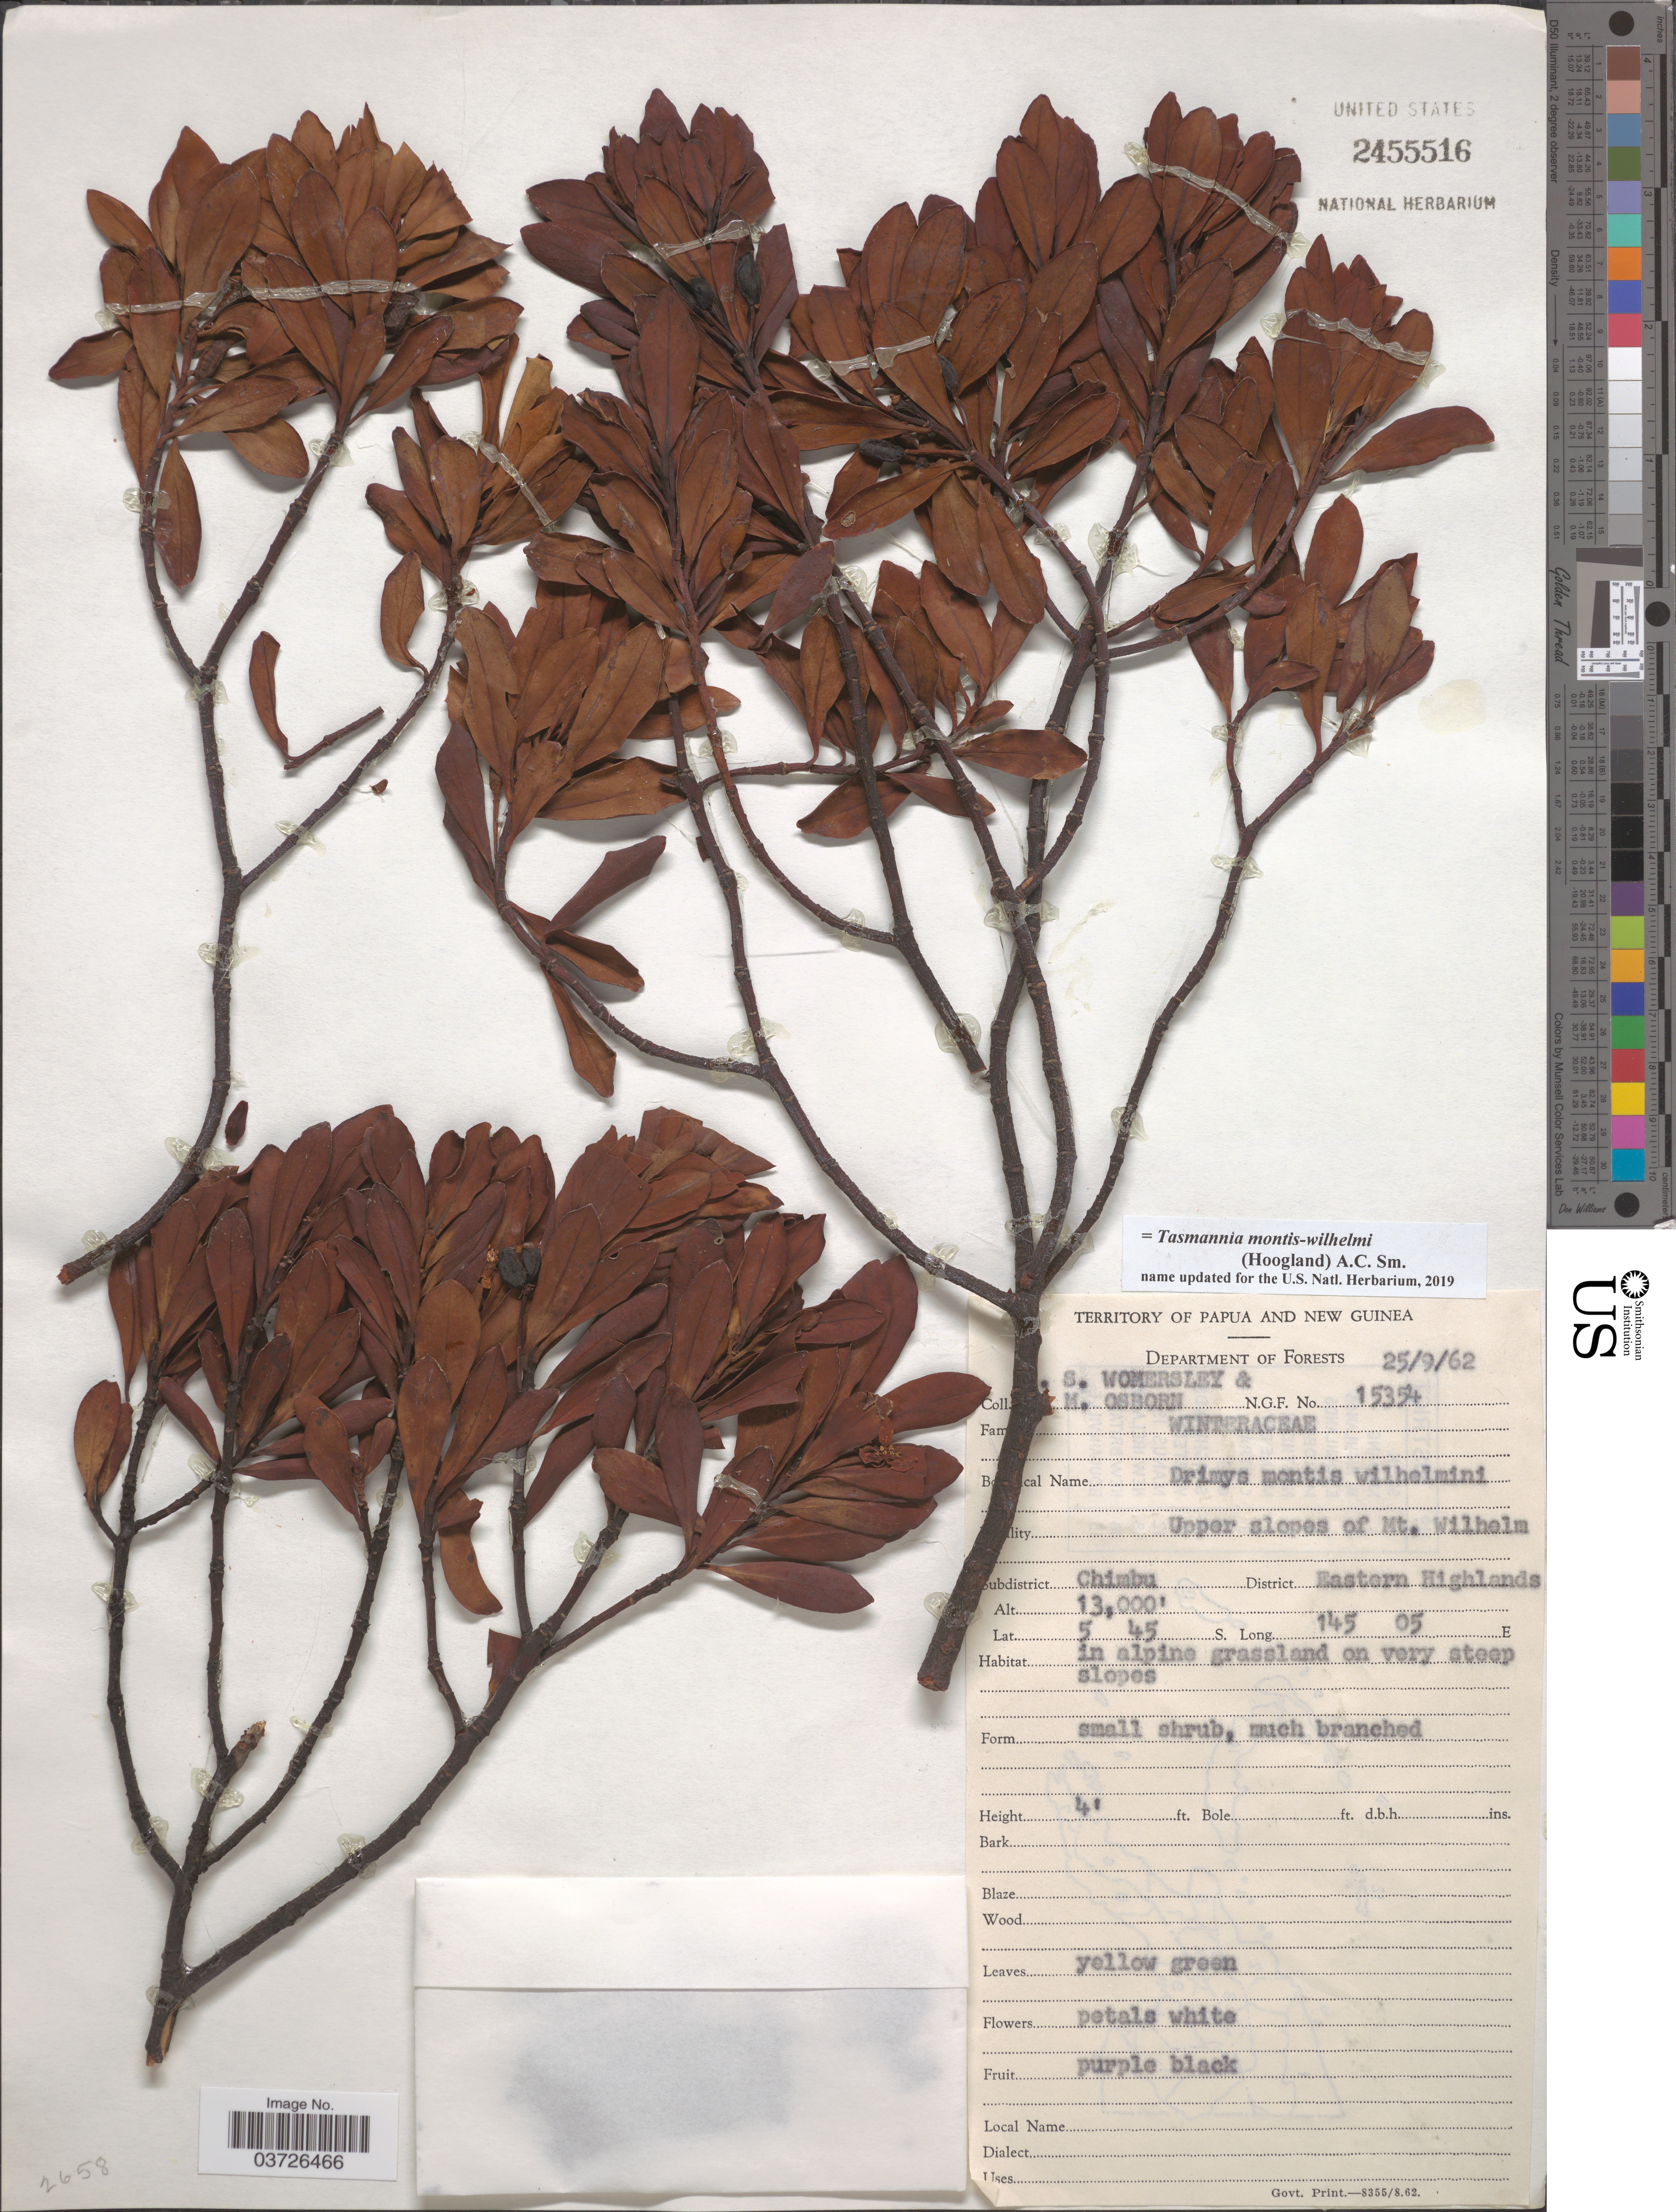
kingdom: Plantae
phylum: Tracheophyta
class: Magnoliopsida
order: Canellales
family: Winteraceae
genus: Tasmannia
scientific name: Tasmannia montis-wilhelmi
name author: (Hoogland) A.C. Sm.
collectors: J. S. Womersley & D. Osborn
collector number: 15354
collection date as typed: Transcribed d/m/y: 25/9/62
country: Papua New Guinea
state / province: Chimbu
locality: Territory of Papua and New Guinea. Upper slopes of Mt. Wilhelm. [illegible text]ubdistrict Chimbu. District Eastern Highlands.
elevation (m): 3962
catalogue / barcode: US 2455516